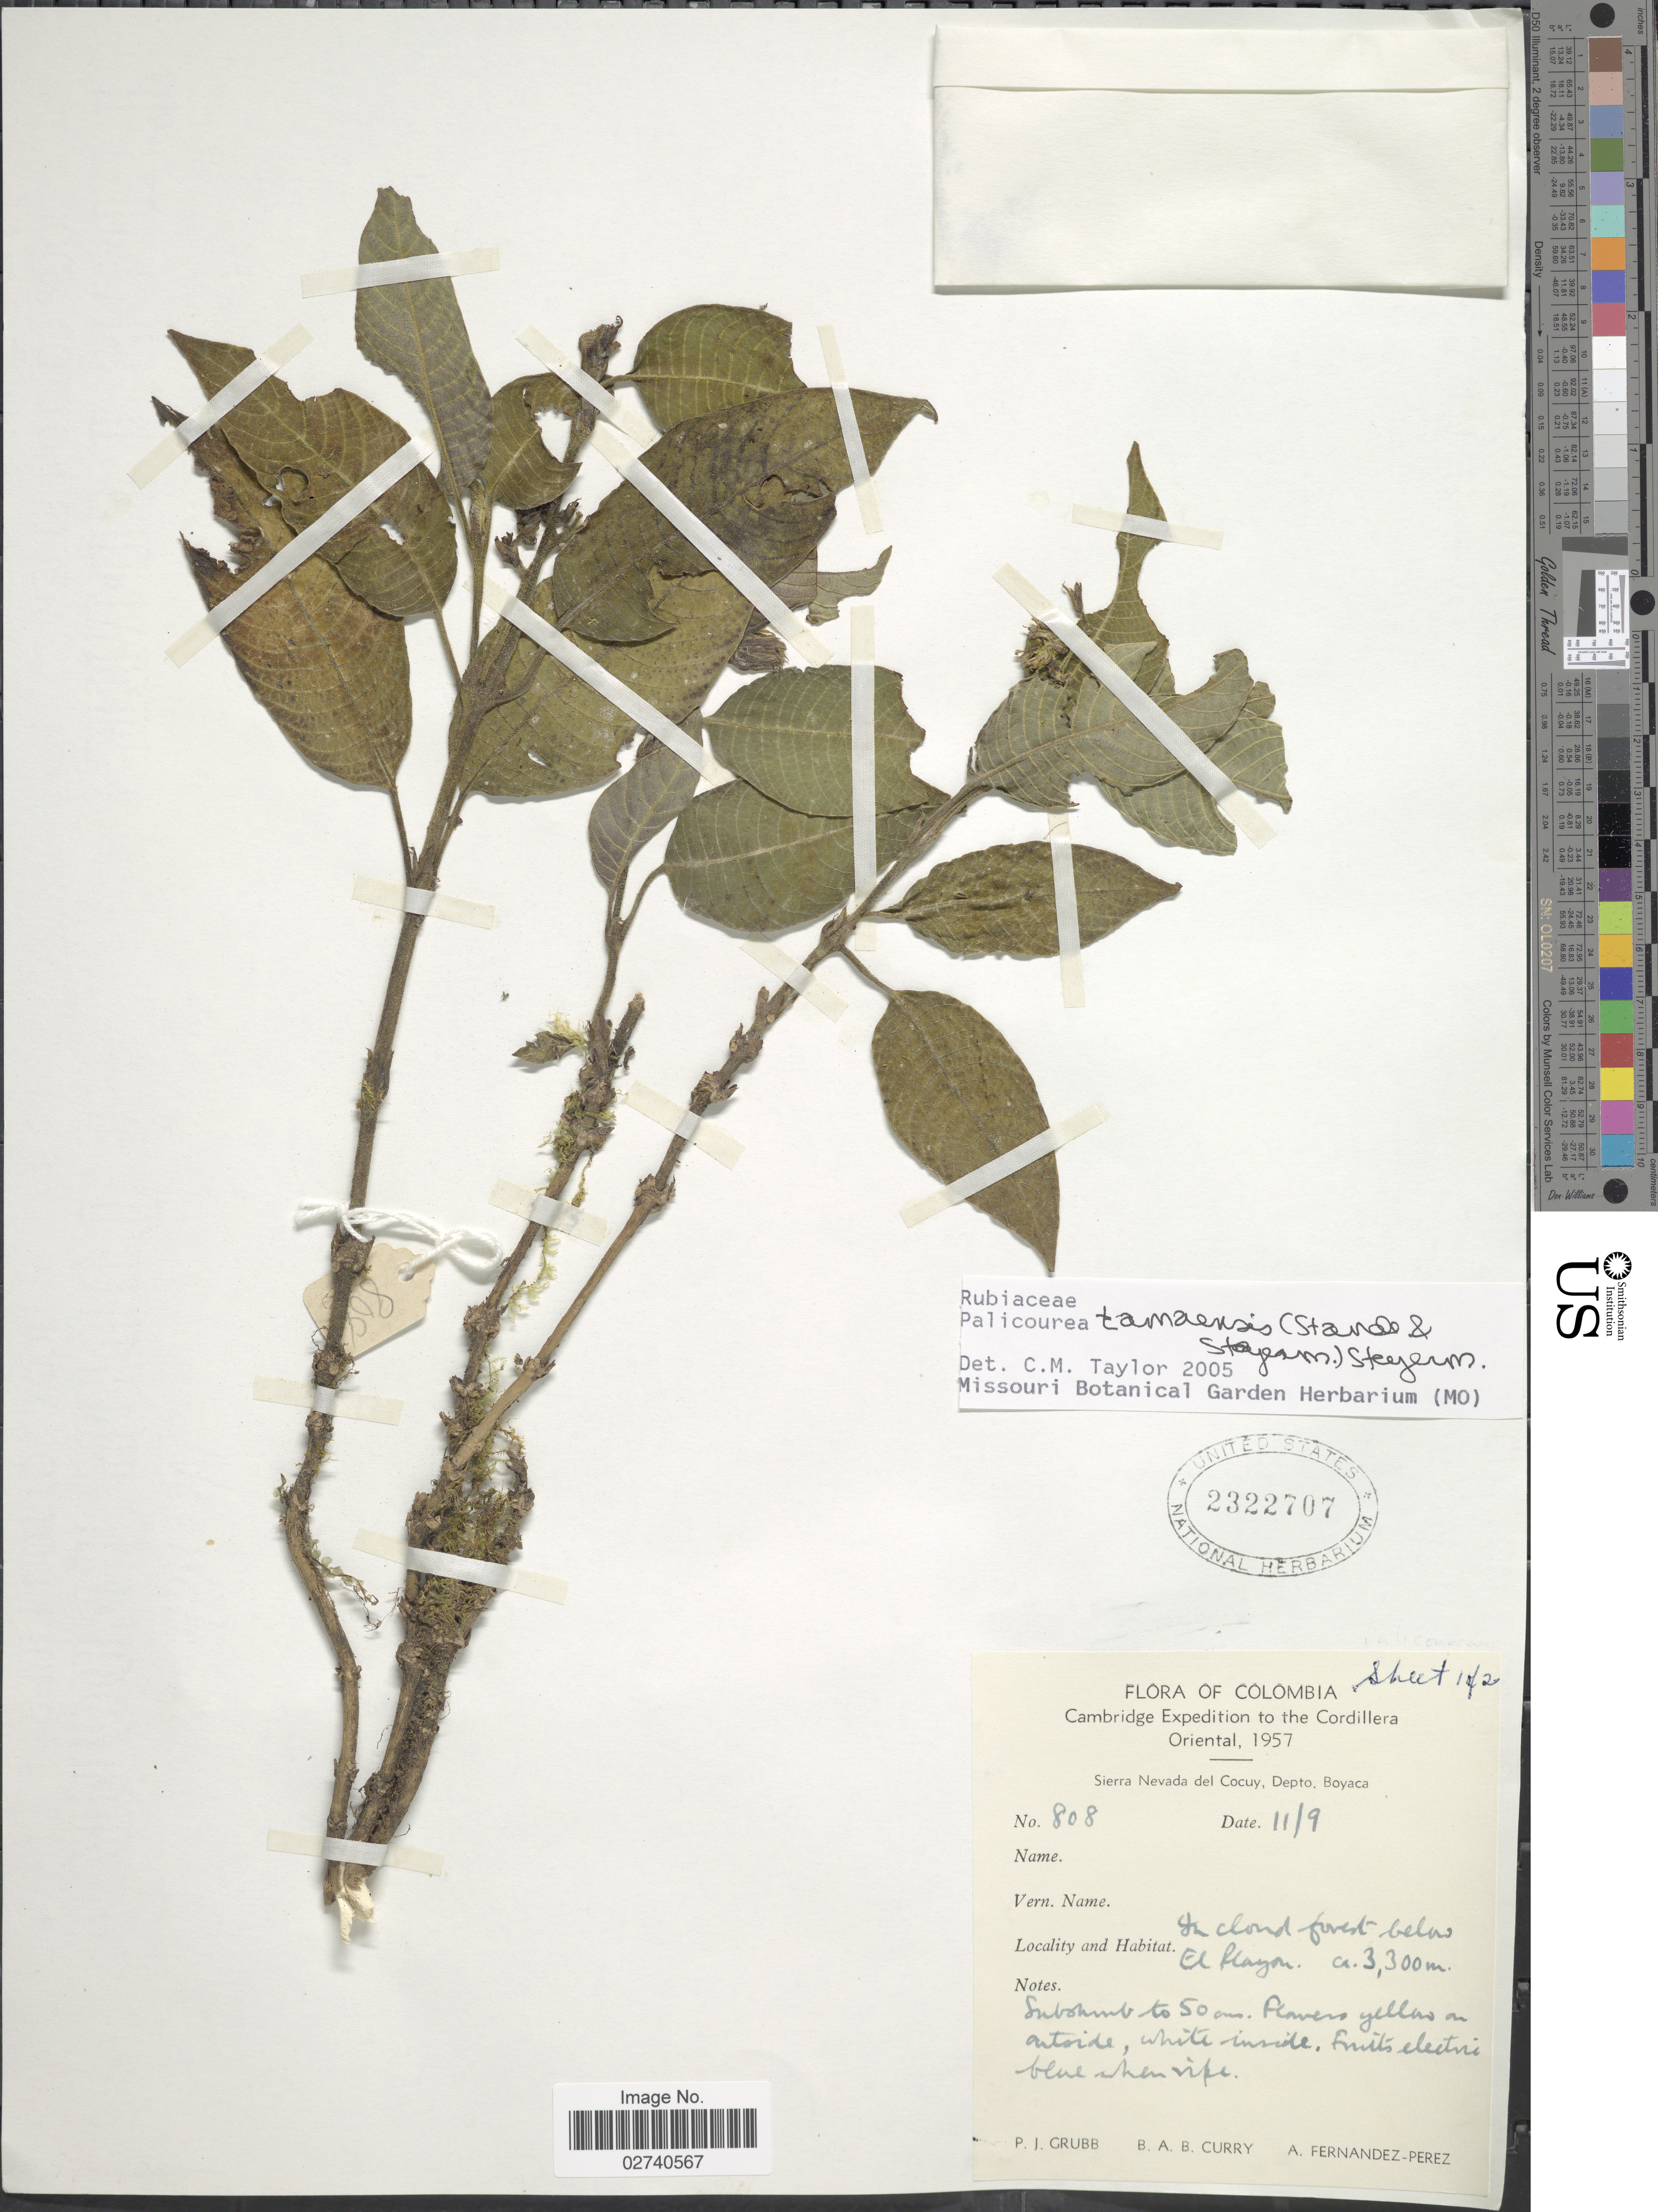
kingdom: Plantae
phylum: Tracheophyta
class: Magnoliopsida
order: Gentianales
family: Rubiaceae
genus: Palicourea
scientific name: Palicourea tamaensis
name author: (Standl. & Steyerm.) Steyerm.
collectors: P. J. Grubb, B. Curry & A. Fernández-Pérez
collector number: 808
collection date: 1957-09-11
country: Colombia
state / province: Boyacá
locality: Cordillera Oriental. Sierra Nevada del Cocuy. In cloud forest below El Playon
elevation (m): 3300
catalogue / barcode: US 2322707